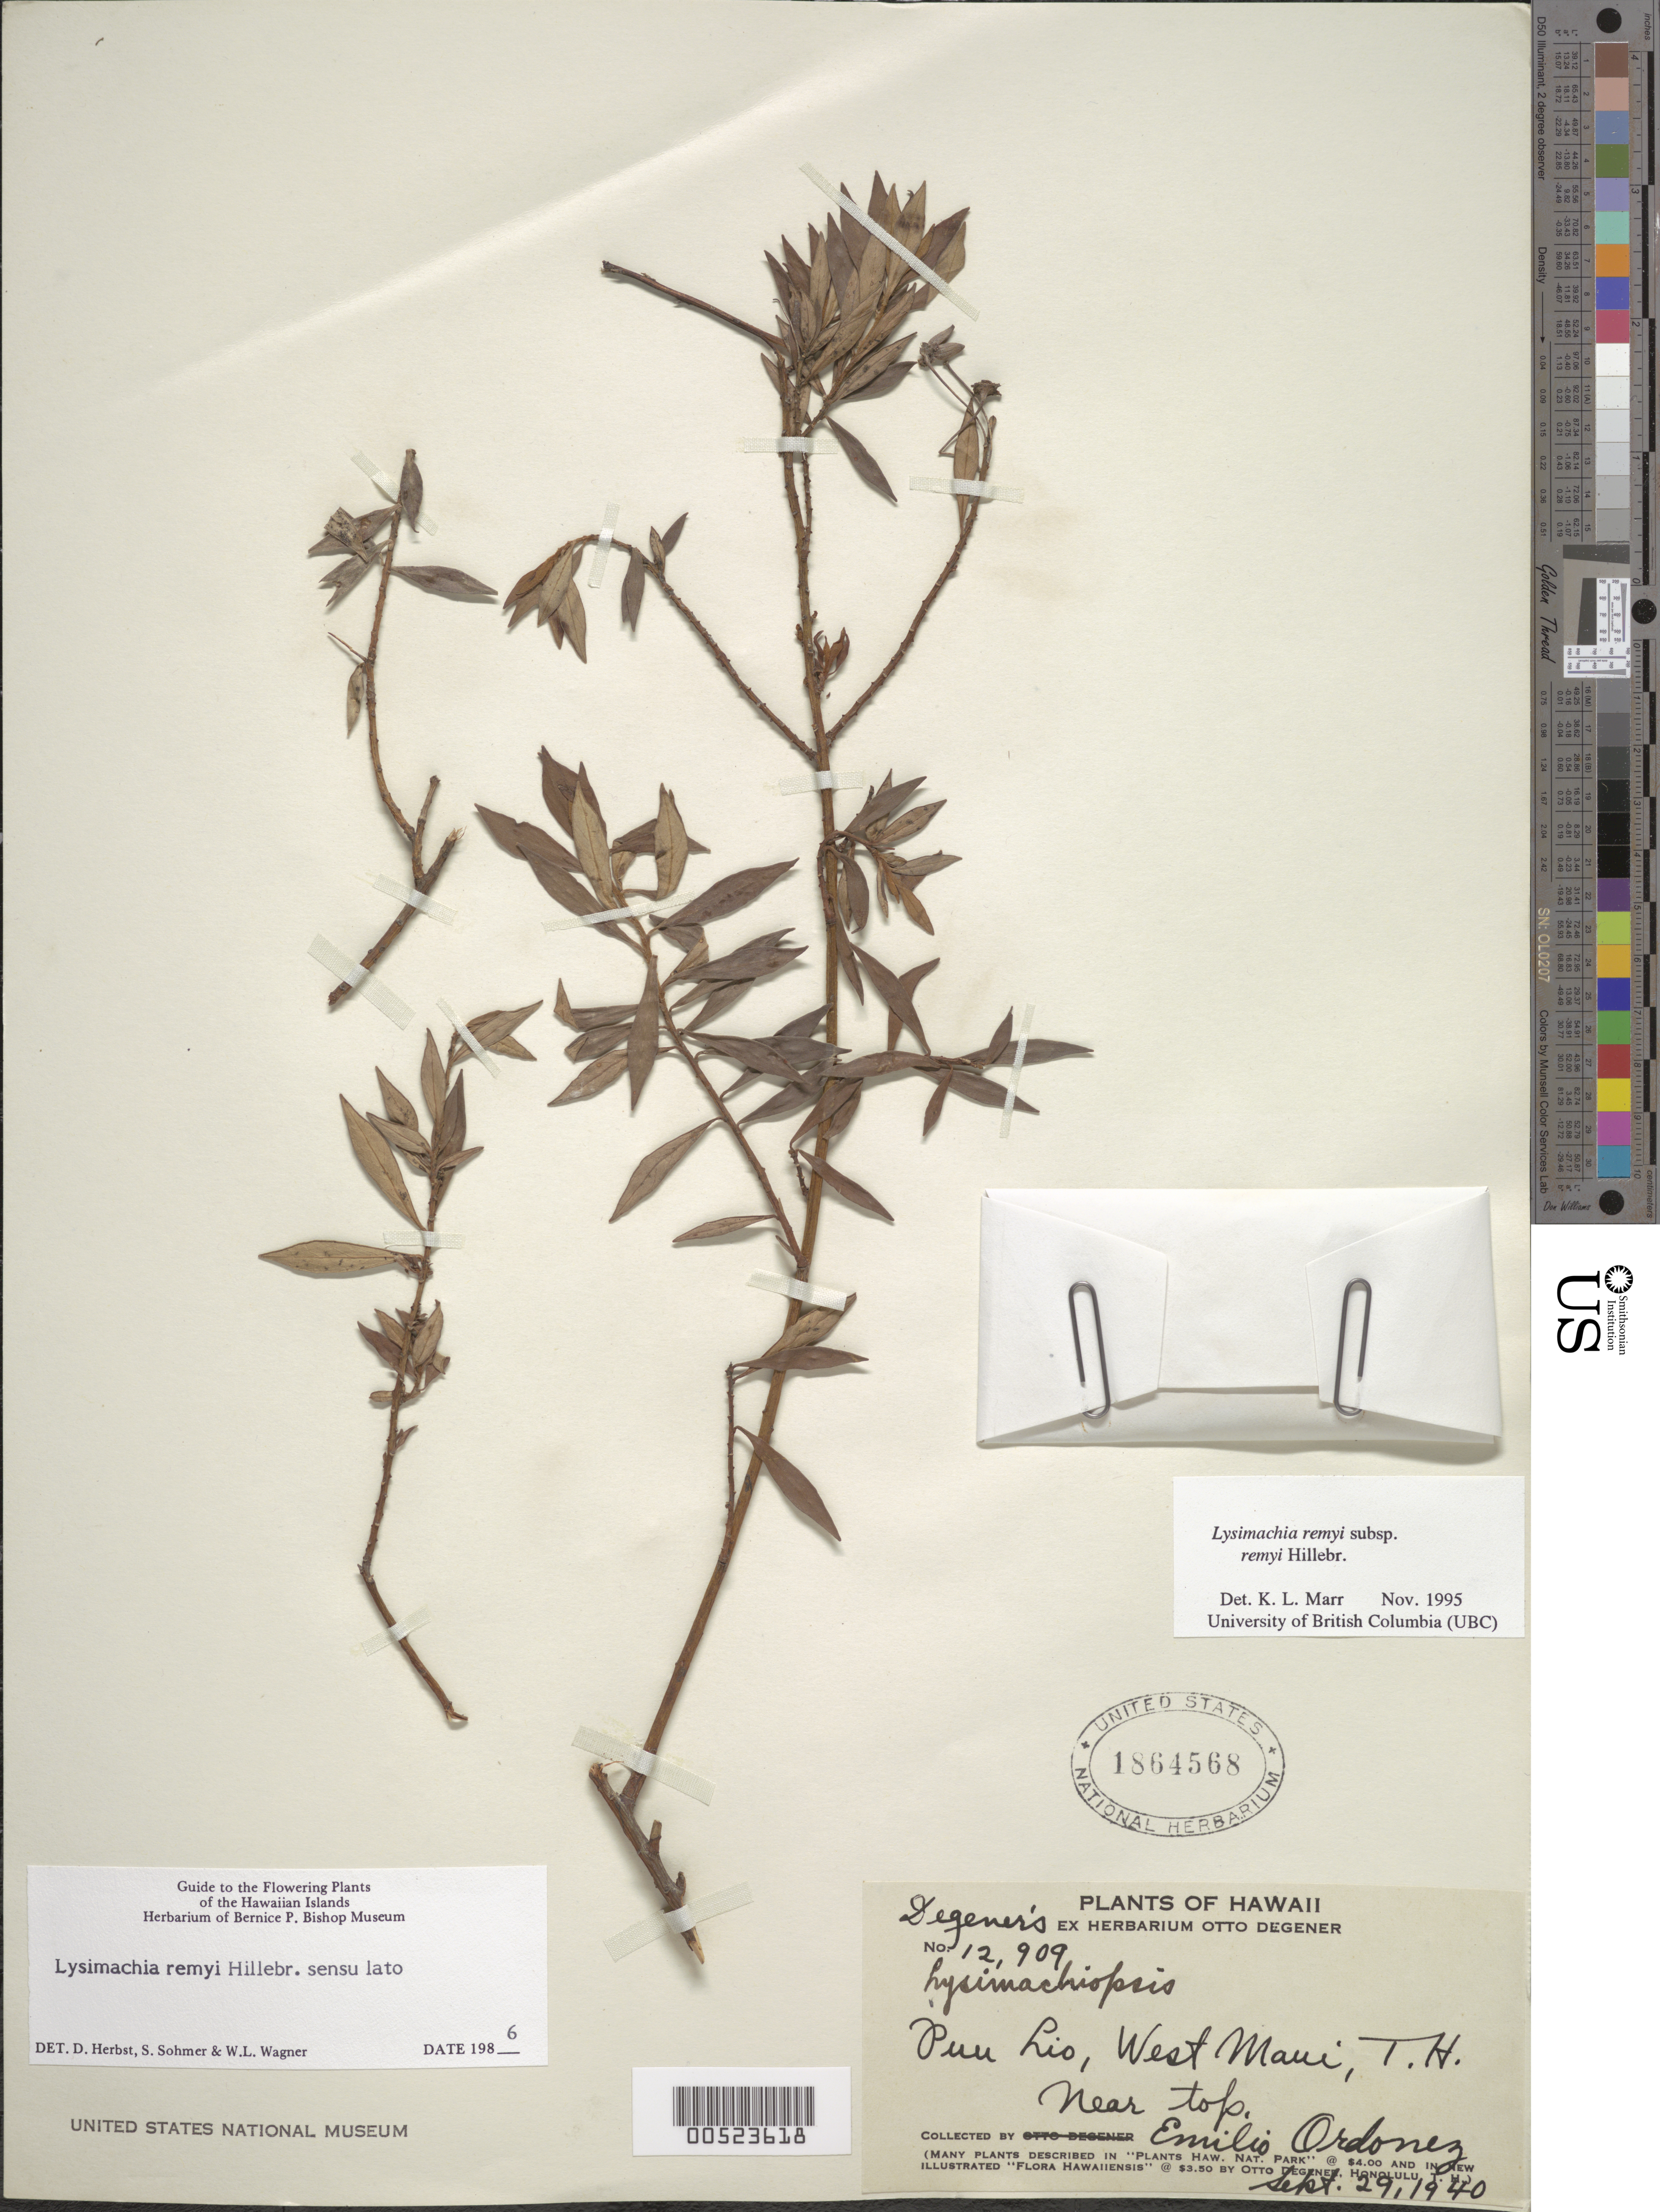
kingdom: Plantae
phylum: Tracheophyta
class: Magnoliopsida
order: Ericales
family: Primulaceae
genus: Lysimachia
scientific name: Lysimachia remyi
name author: Hillebr.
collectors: E. Ordonez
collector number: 12909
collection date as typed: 29 Sep 1940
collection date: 1940-09-29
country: United States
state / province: Hawaii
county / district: Maui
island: Maui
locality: W Maui, Puu Lio, near top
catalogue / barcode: US 1864568